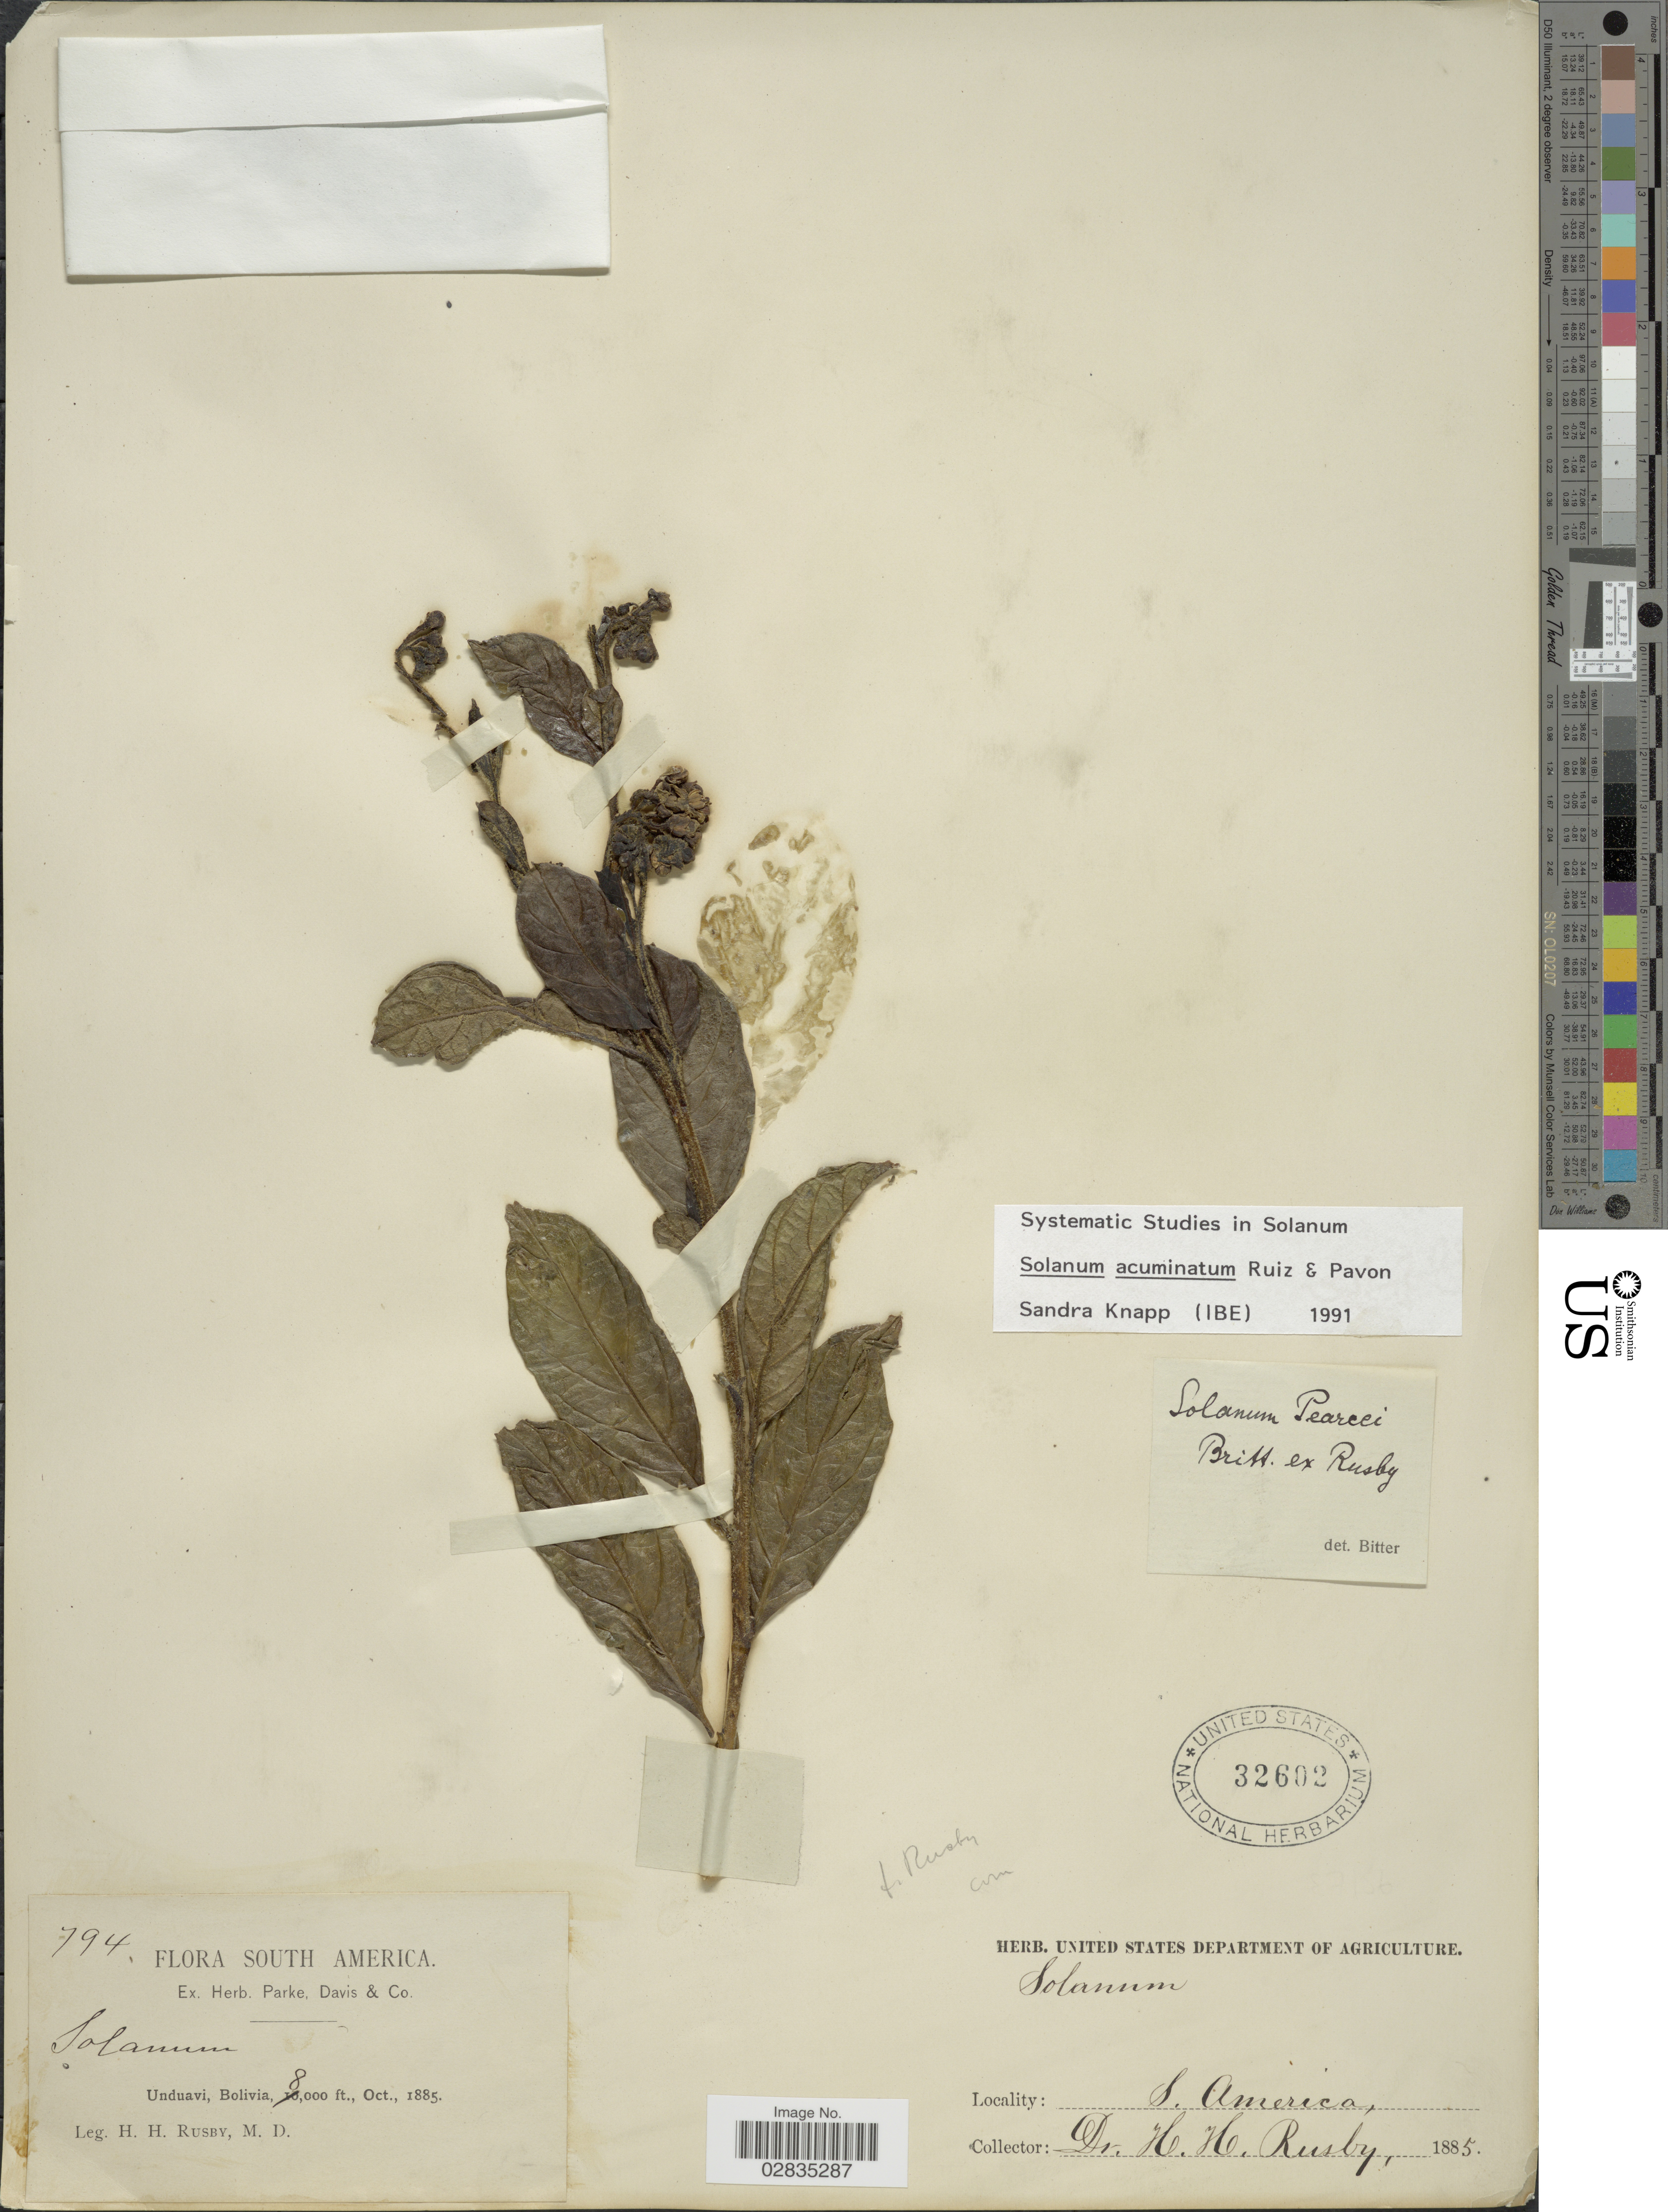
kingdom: Plantae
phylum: Tracheophyta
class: Magnoliopsida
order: Solanales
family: Solanaceae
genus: Solanum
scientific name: Solanum acuminatum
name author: Ruiz & Pav.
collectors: H. H. Rusby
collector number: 794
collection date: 1885-10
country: Bolivia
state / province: La Paz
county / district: Nor Yungas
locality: Unduavi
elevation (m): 2438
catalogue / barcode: US 32602